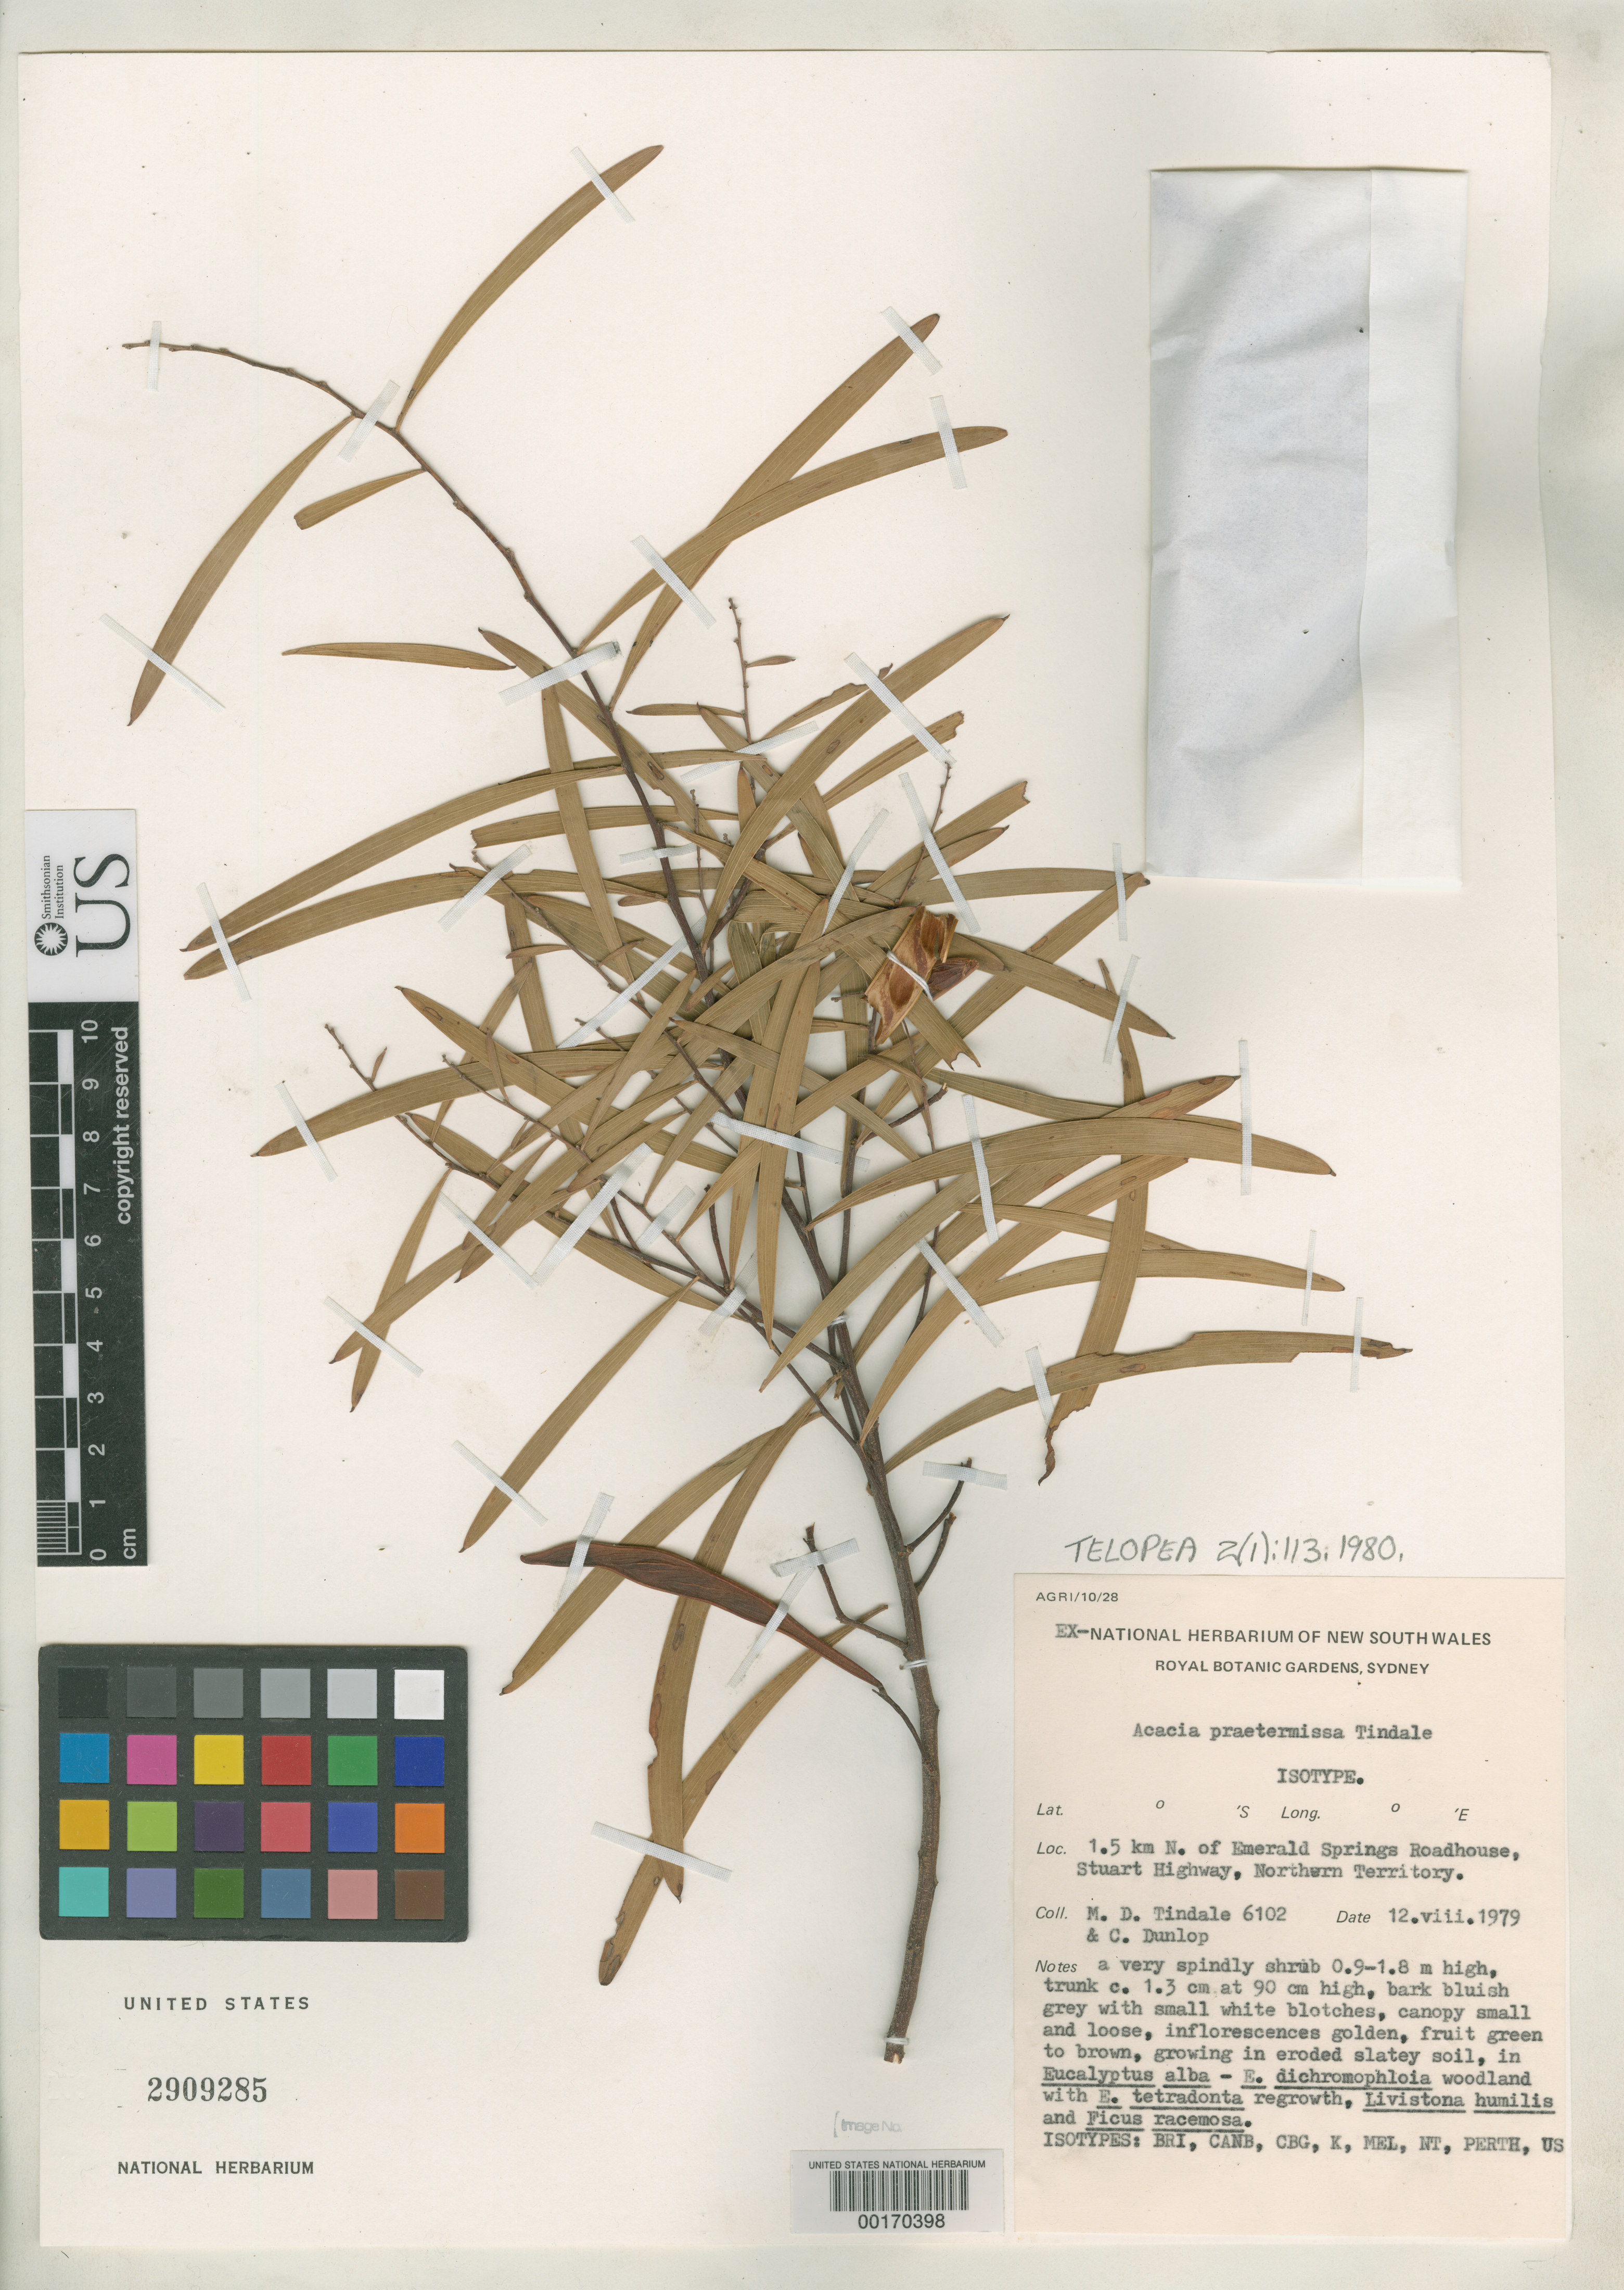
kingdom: Plantae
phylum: Tracheophyta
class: Magnoliopsida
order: Fabales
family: Fabaceae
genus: Acacia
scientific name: Acacia praetermissa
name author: Tindale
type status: Isotype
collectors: M. D. Tindale & C. Dunlop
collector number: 6102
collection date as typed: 12 Aug 1979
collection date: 1979-08-12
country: Australia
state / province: Northern Territory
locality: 1.5 km N of Esmerald Springs roadhouse, Stuart Highway.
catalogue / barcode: US 2909285